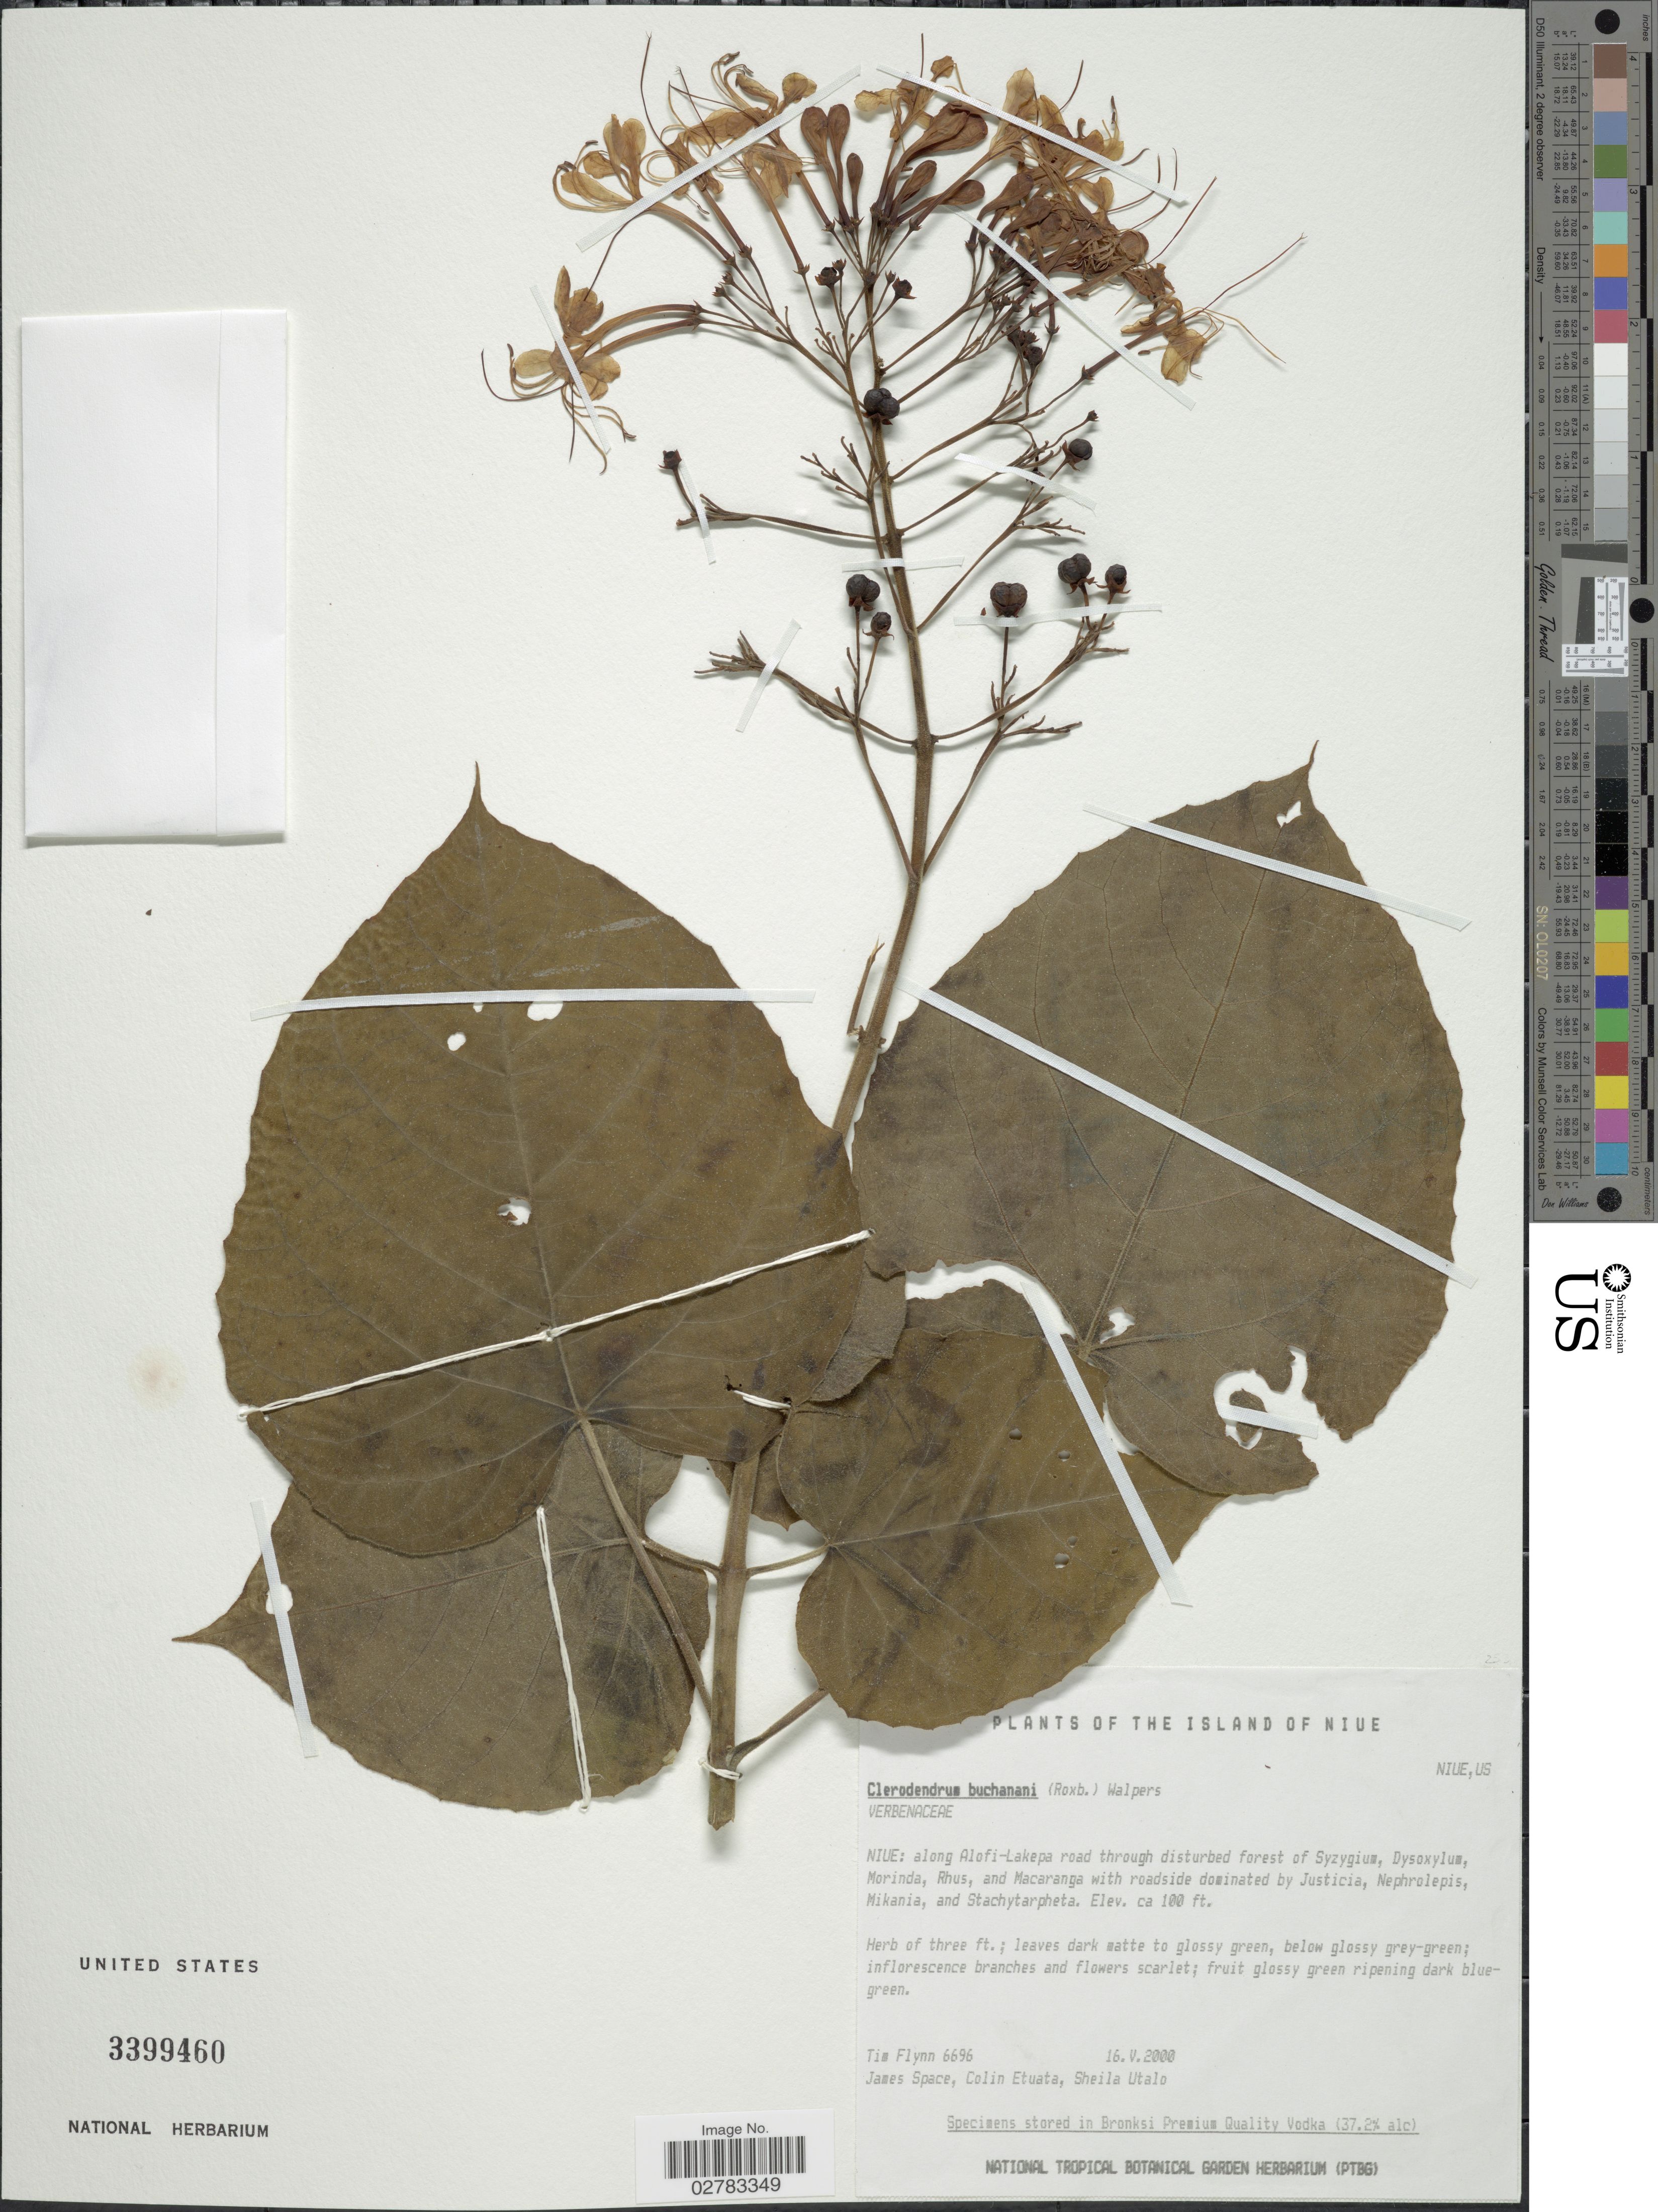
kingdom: Plantae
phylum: Tracheophyta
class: Magnoliopsida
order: Lamiales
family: Lamiaceae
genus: Clerodendrum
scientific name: Clerodendrum speciosissimum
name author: Drapiez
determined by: Wagner, W. L., (BOT), Smithsonian Institution - National Museum of Natural History (UNITED STATES)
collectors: T. Flynn, J. Space, C. Etuata & S. Utalo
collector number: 6696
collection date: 2000-05-16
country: Niue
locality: The Island of Niue, Niue, Us, along Alofi-Lakepa road.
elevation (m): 3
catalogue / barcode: US 3399460